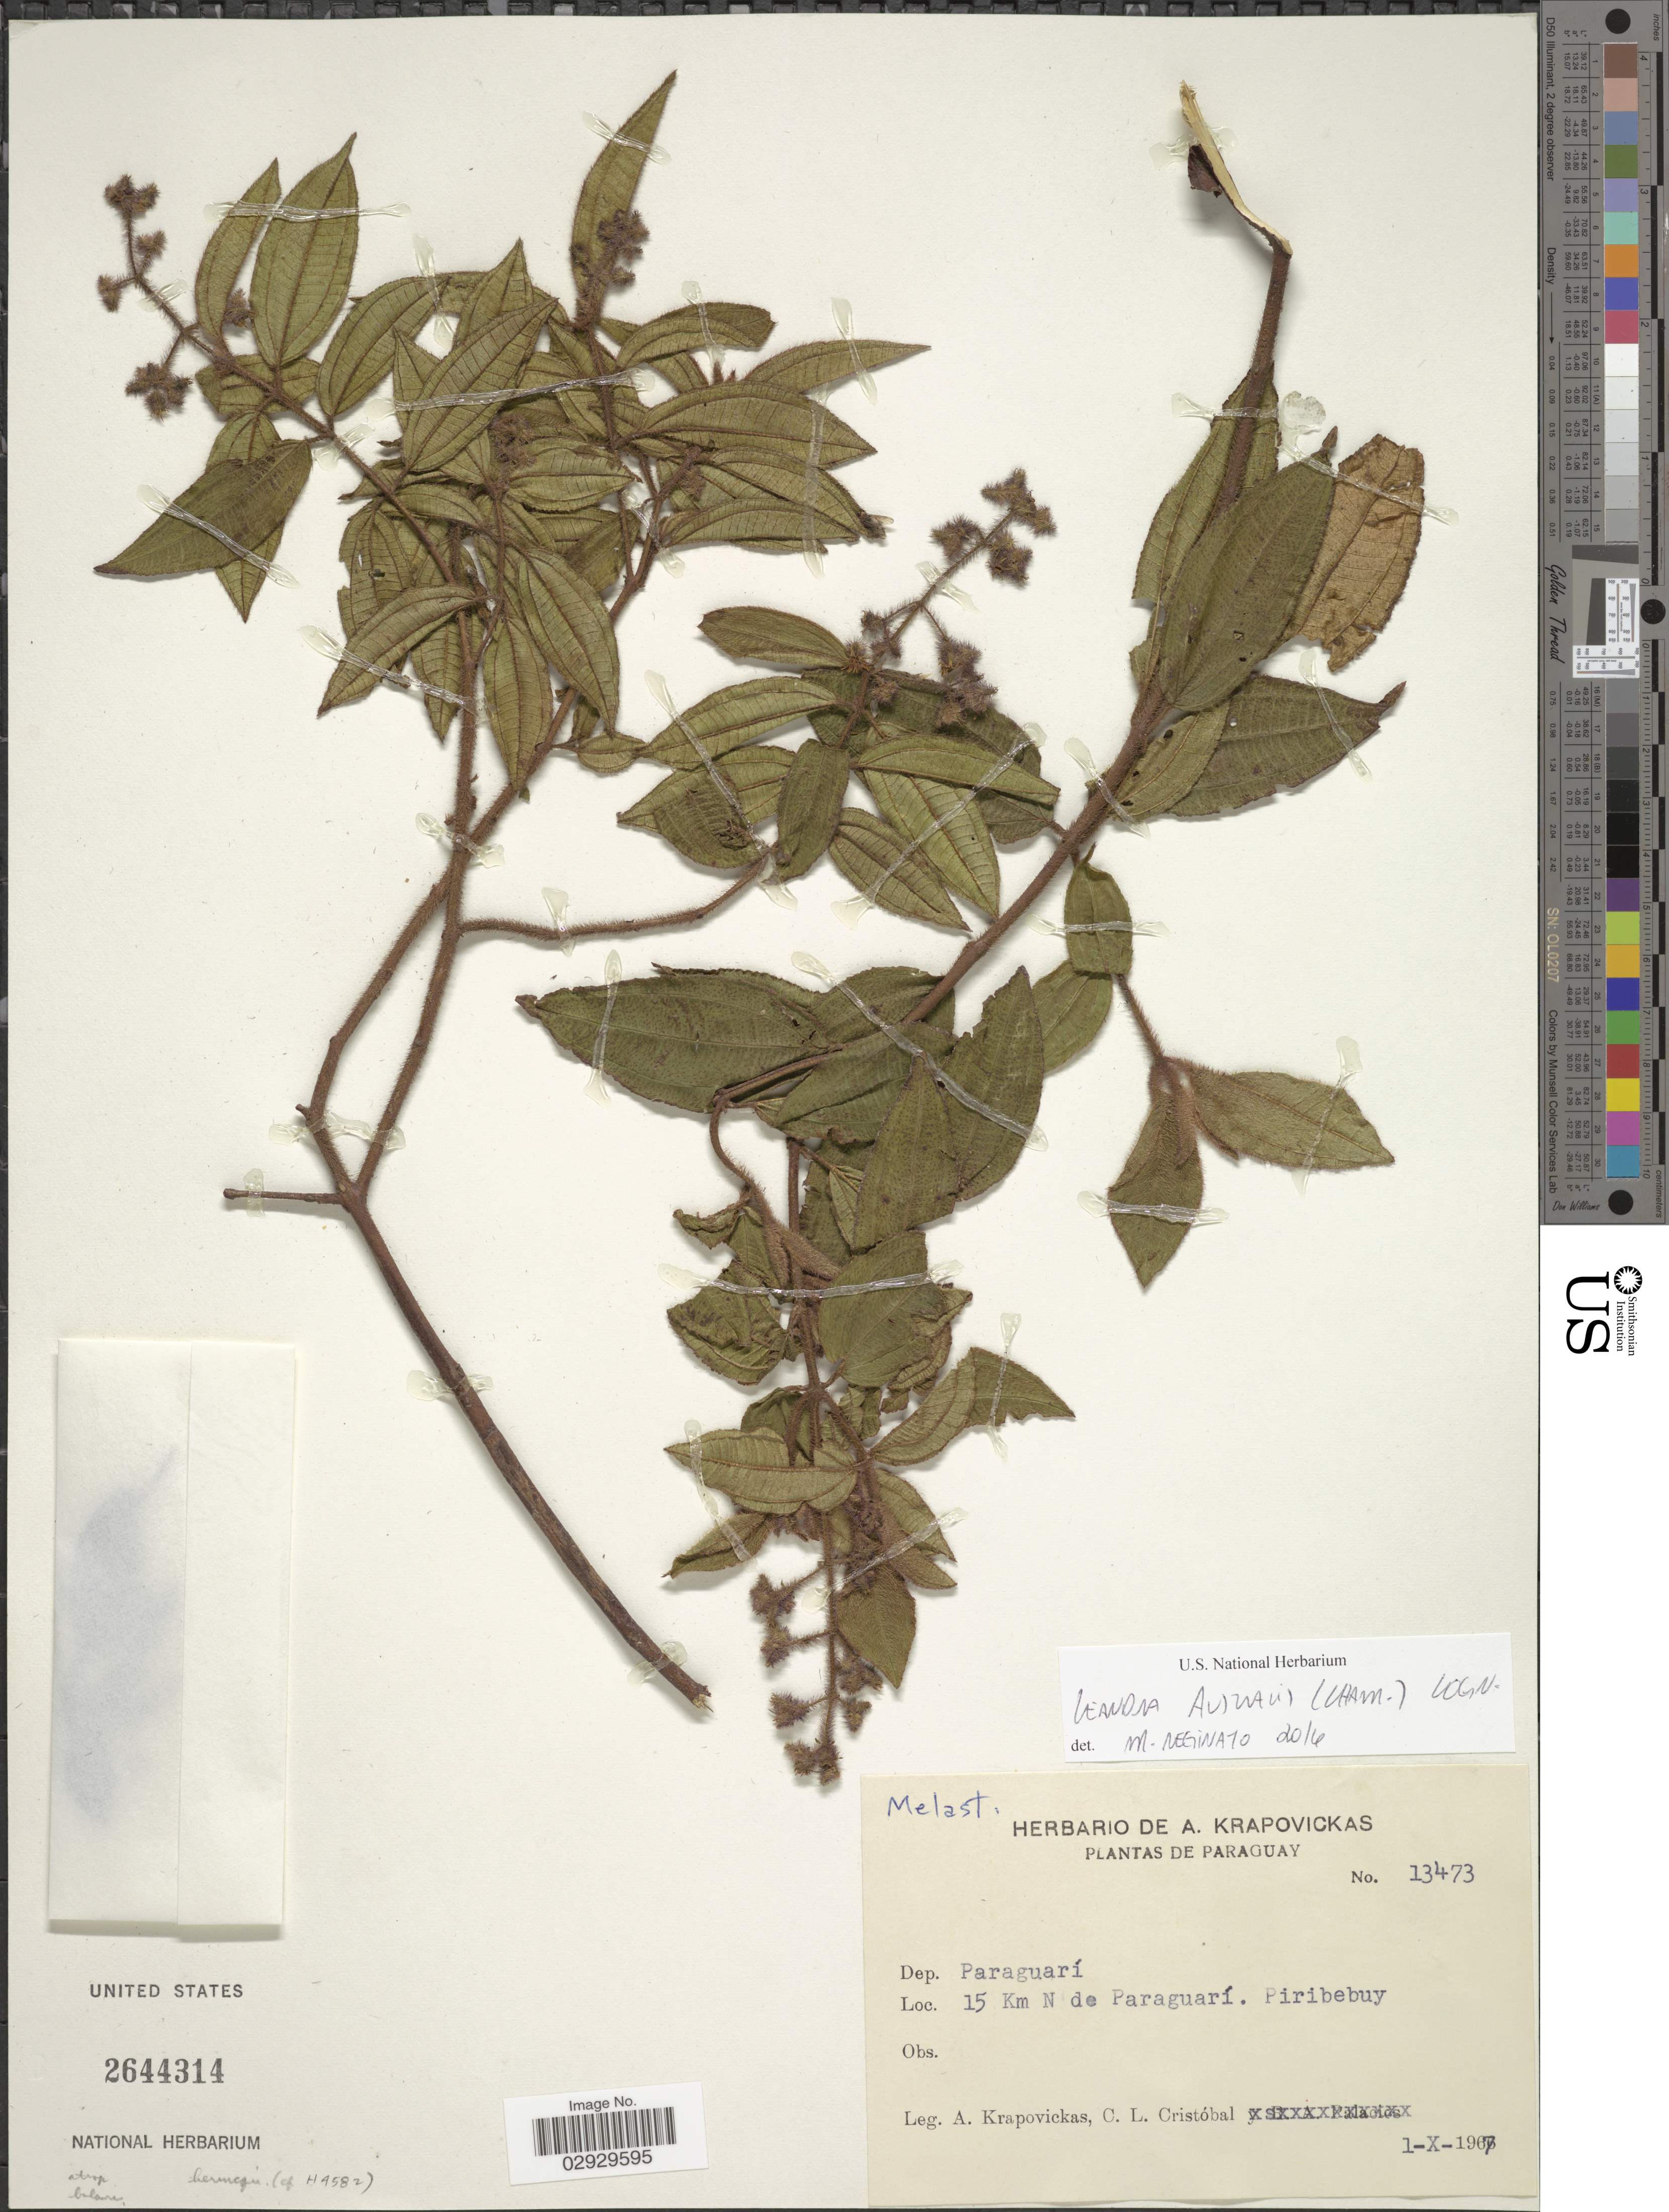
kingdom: Plantae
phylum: Tracheophyta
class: Magnoliopsida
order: Myrtales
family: Melastomataceae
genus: Leandra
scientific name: Leandra australis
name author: (Cham.) Cogn.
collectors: A. Krapovickas & C. L. Cristóbal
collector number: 13473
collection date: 1967-10-01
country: Paraguay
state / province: Paraguari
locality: Dep. Paraguarí. 15 Km N de Paraguarí. Piribebuy.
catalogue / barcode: US 2644314